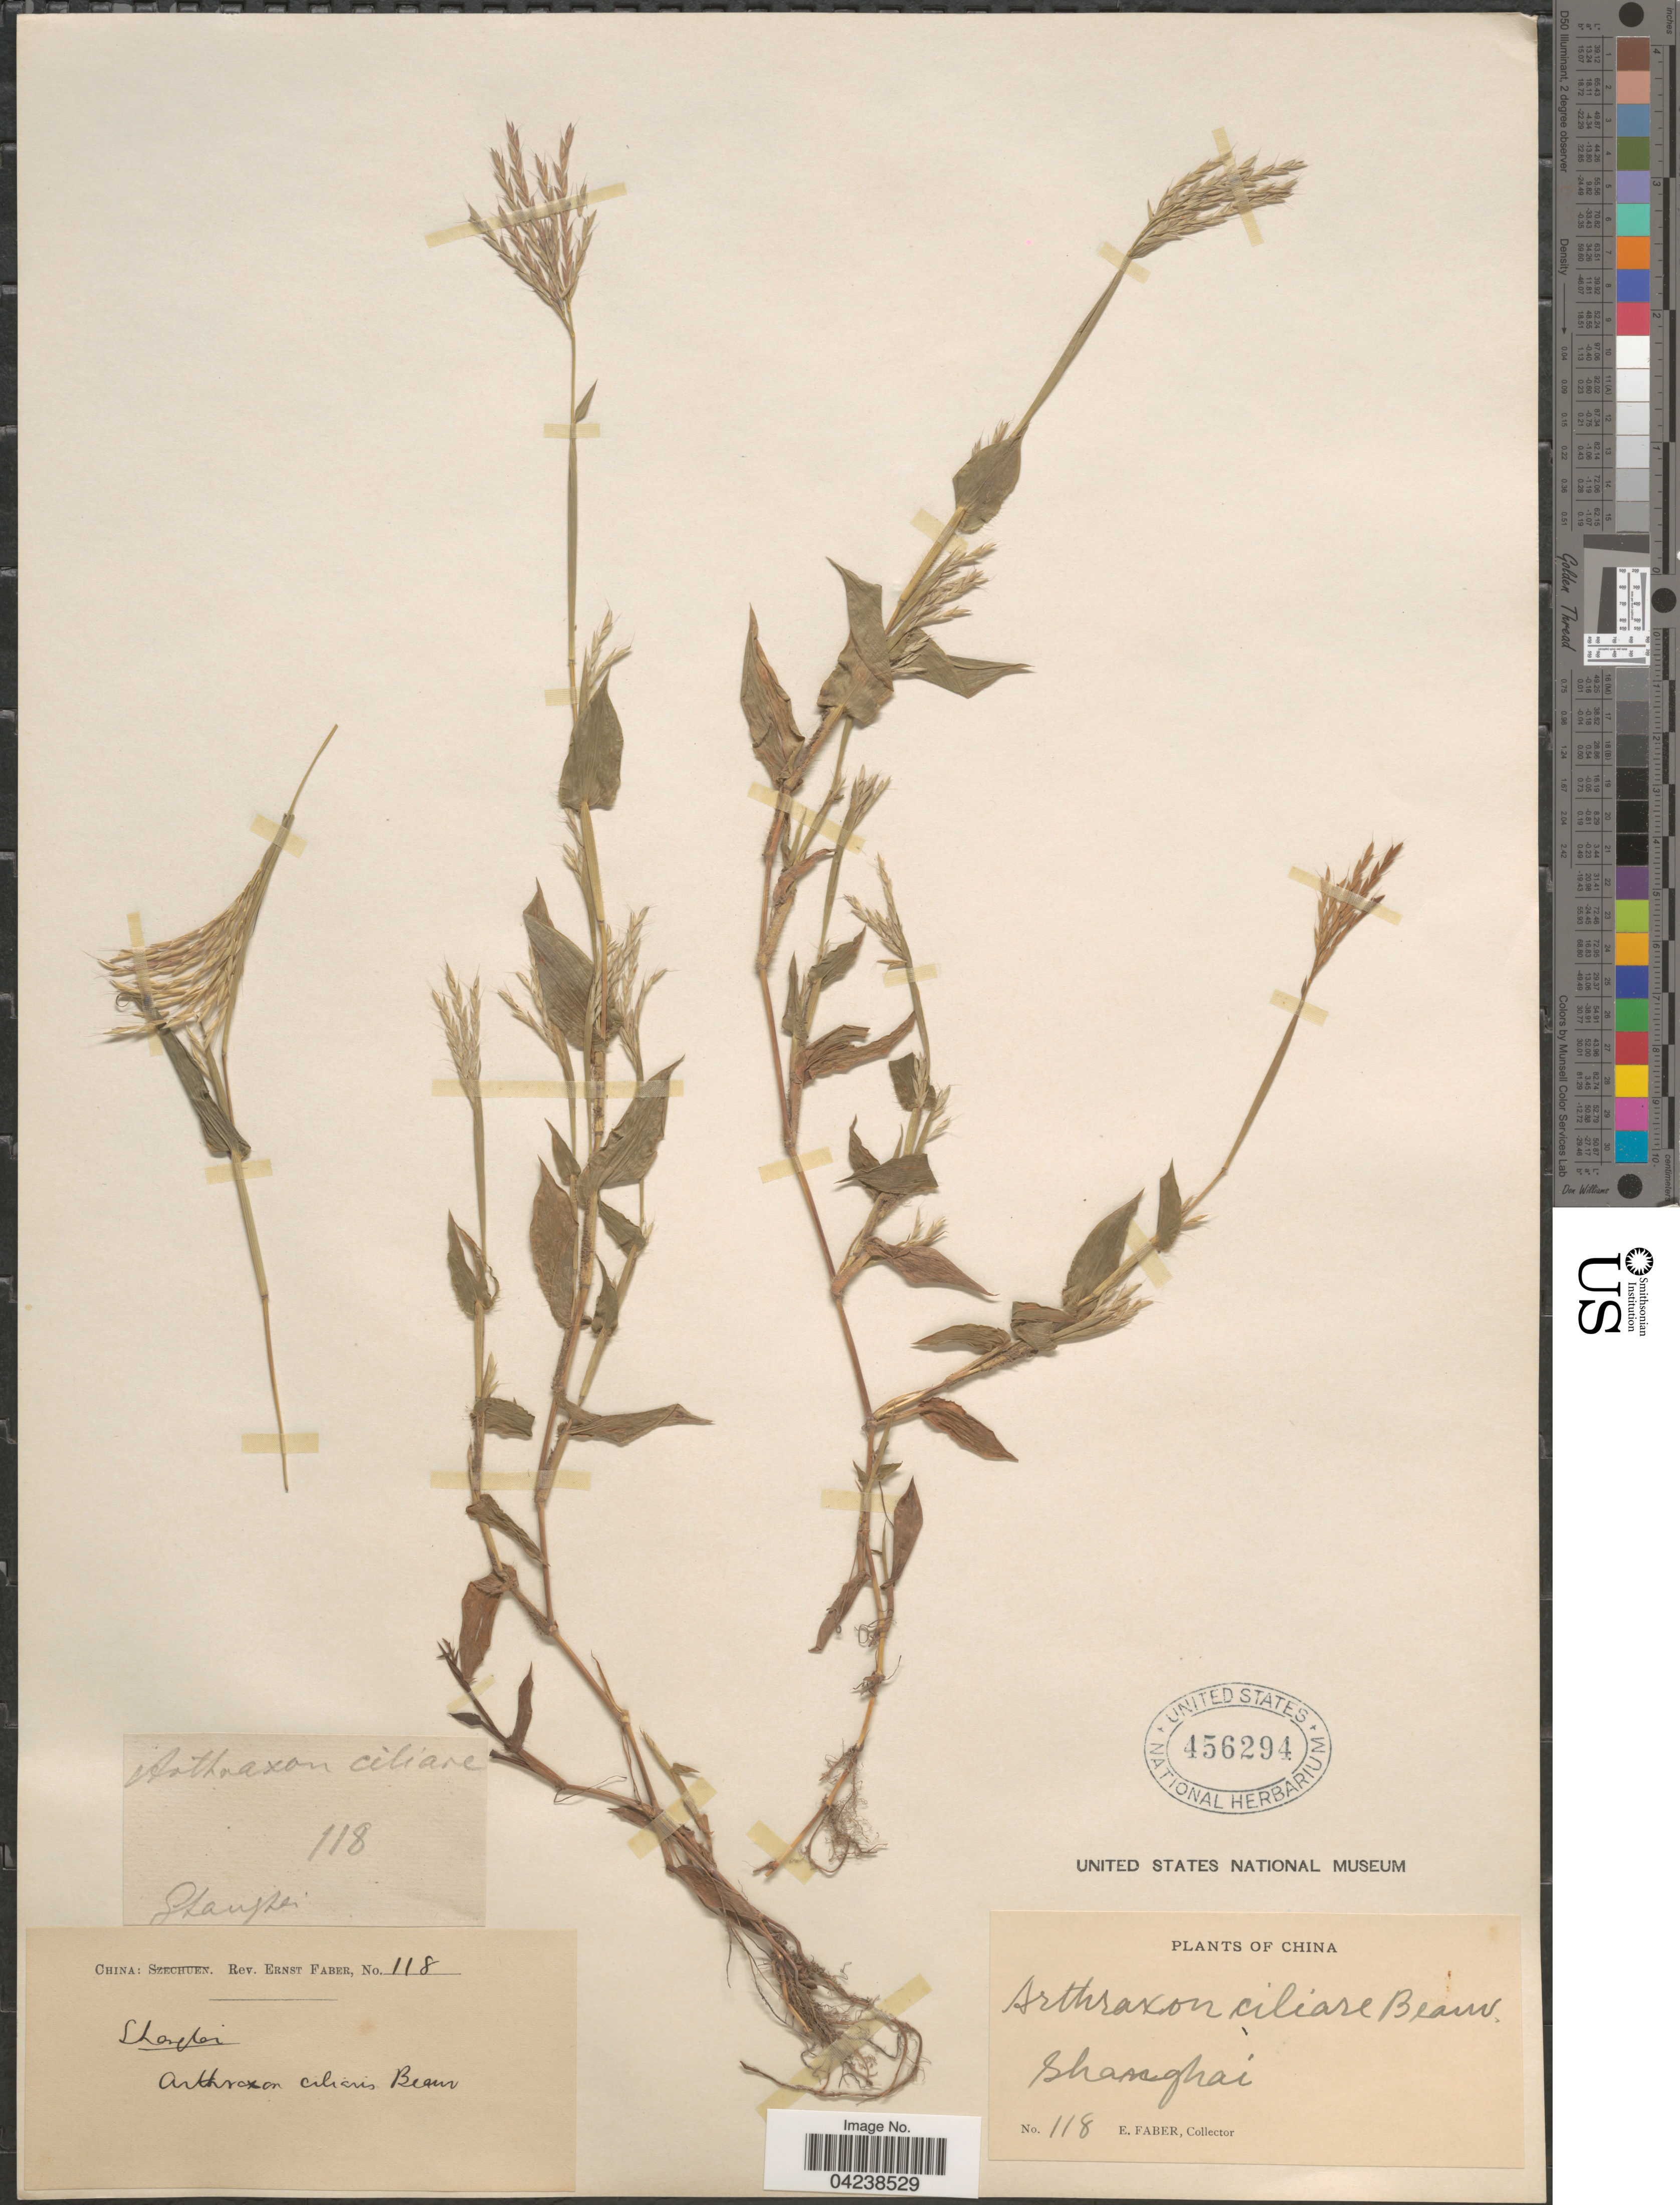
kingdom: Plantae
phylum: Tracheophyta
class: Liliopsida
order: Poales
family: Poaceae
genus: Arthraxon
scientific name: Arthraxon hispidus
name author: (Thunb.) Makino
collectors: E. Faber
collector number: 118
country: China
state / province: Shanghai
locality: Shanghai.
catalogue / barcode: US 456294